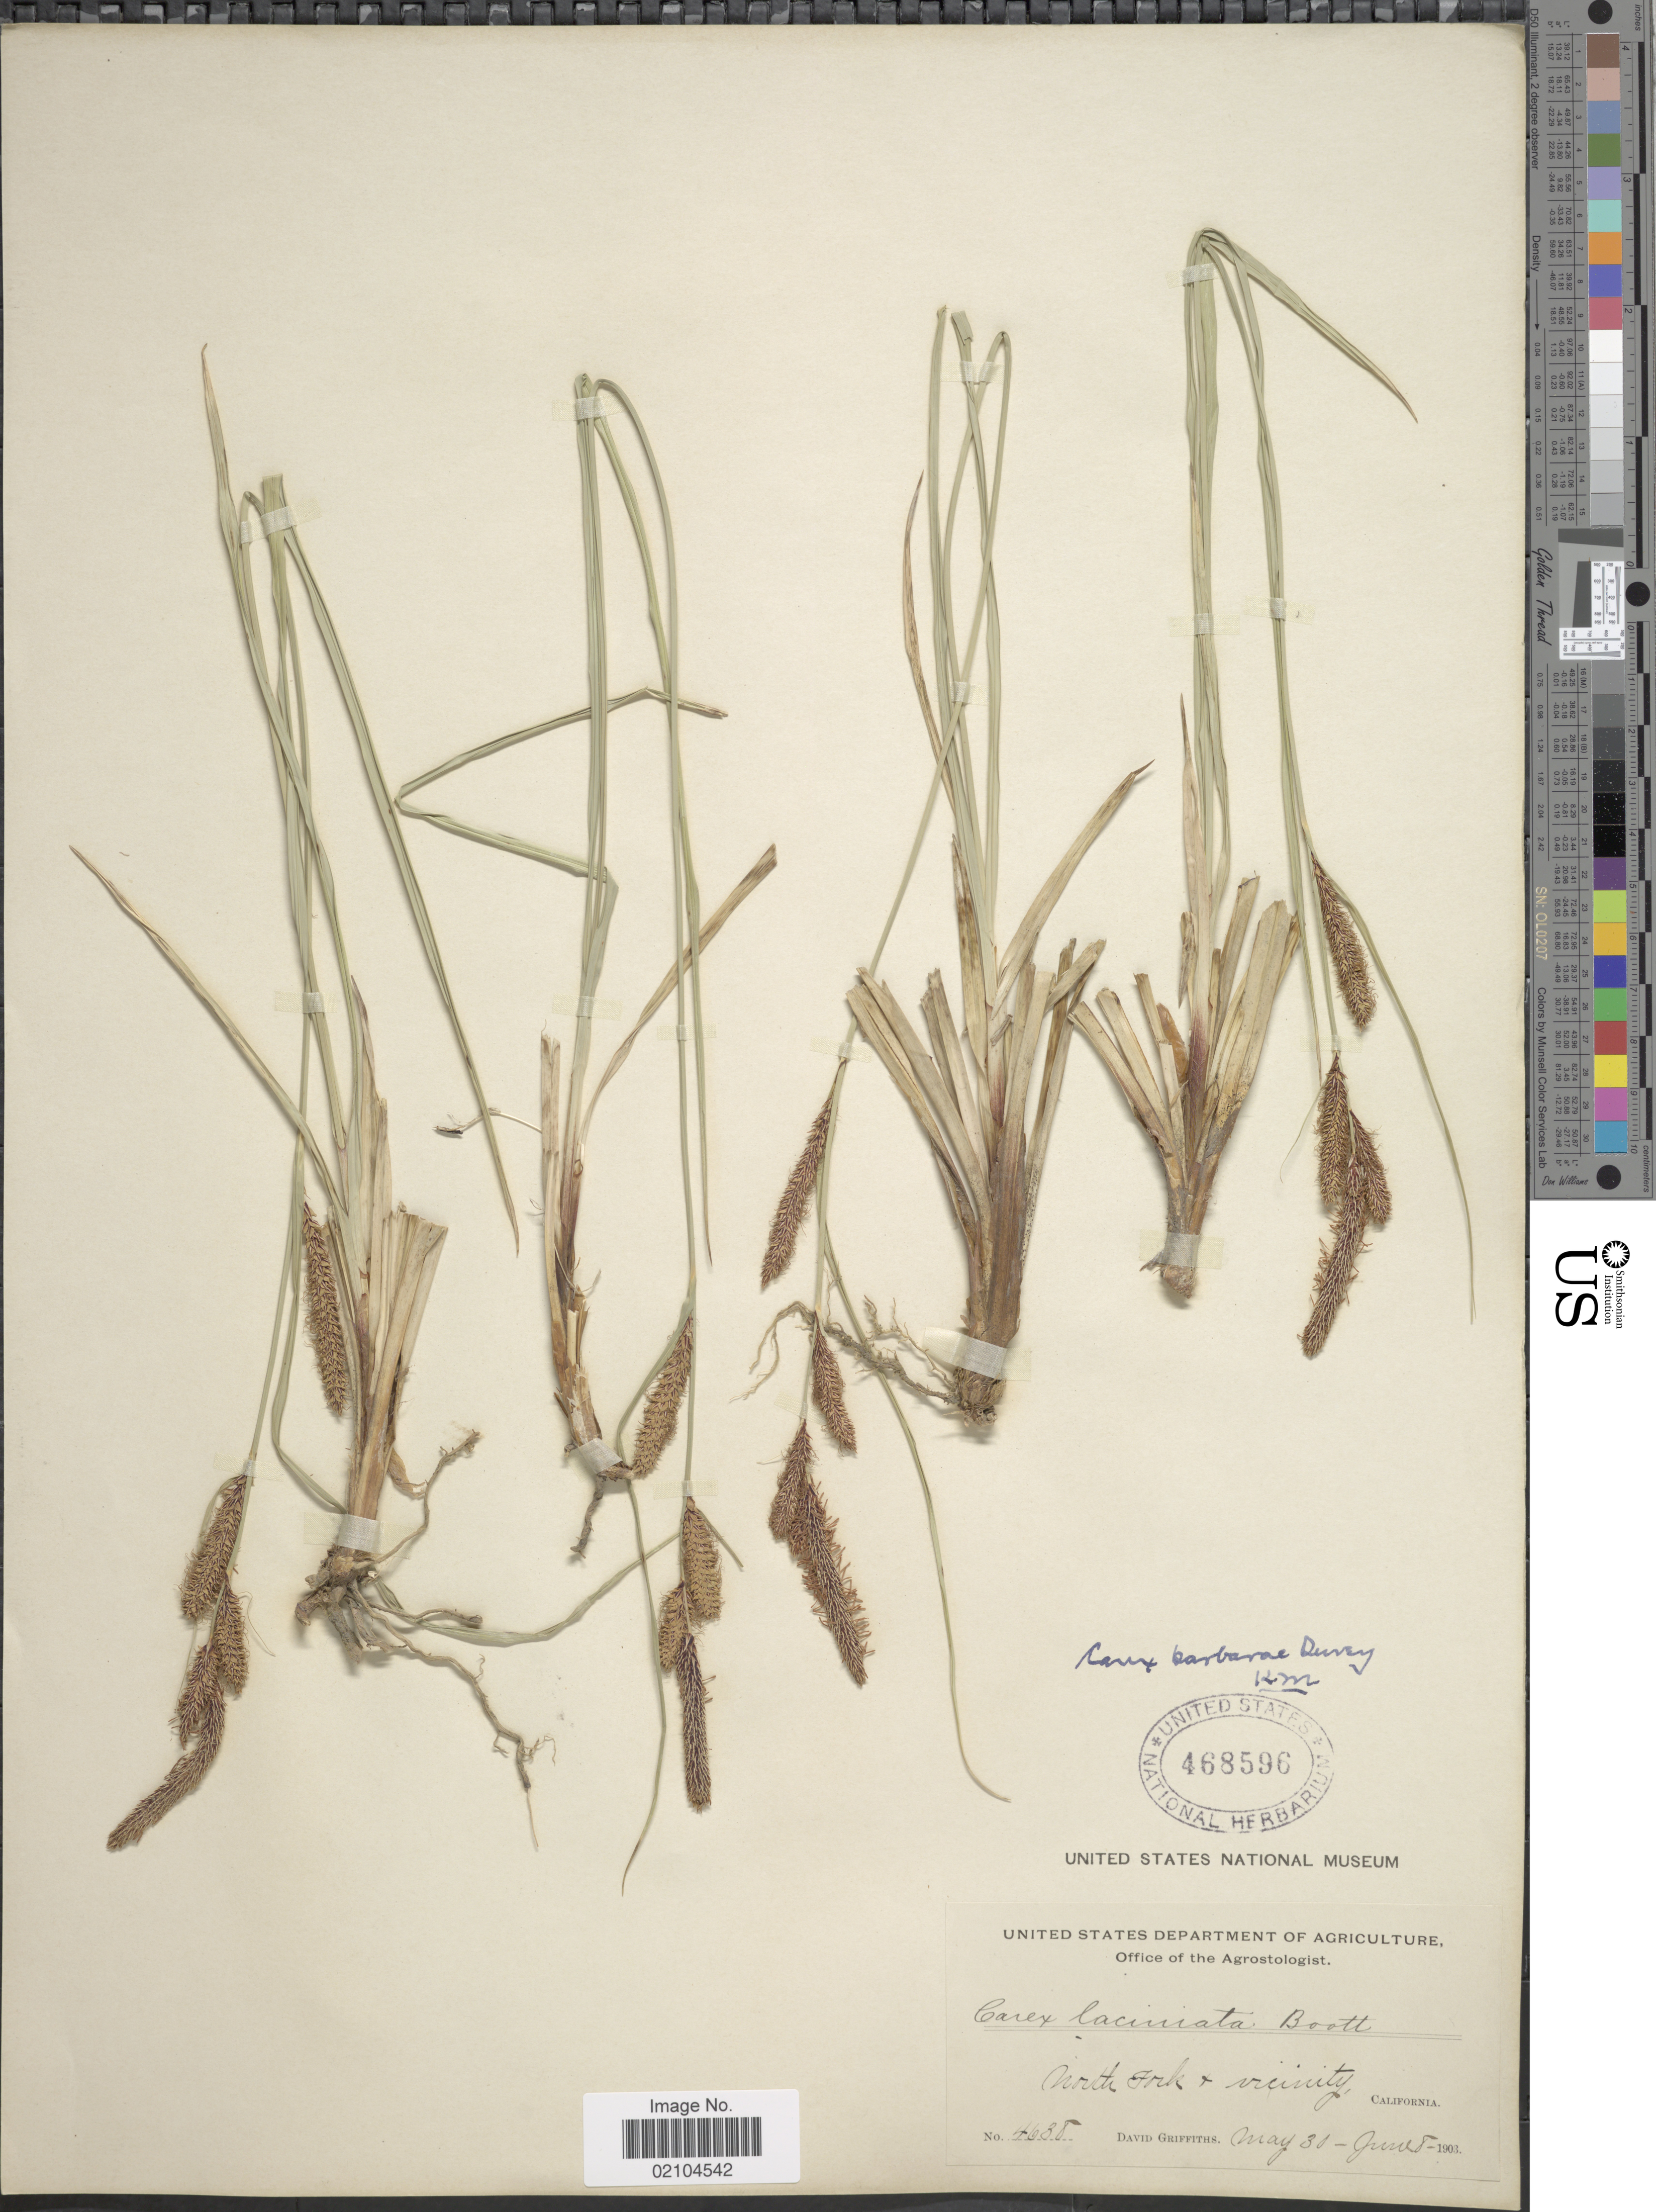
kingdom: Plantae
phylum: Tracheophyta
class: Liliopsida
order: Poales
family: Cyperaceae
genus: Carex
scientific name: Carex barbarae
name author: Dewey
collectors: D. Griffiths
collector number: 4638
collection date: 1903-05-30/1903-06-08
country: United States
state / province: California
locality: North Fork + vicinity.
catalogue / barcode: US 468596